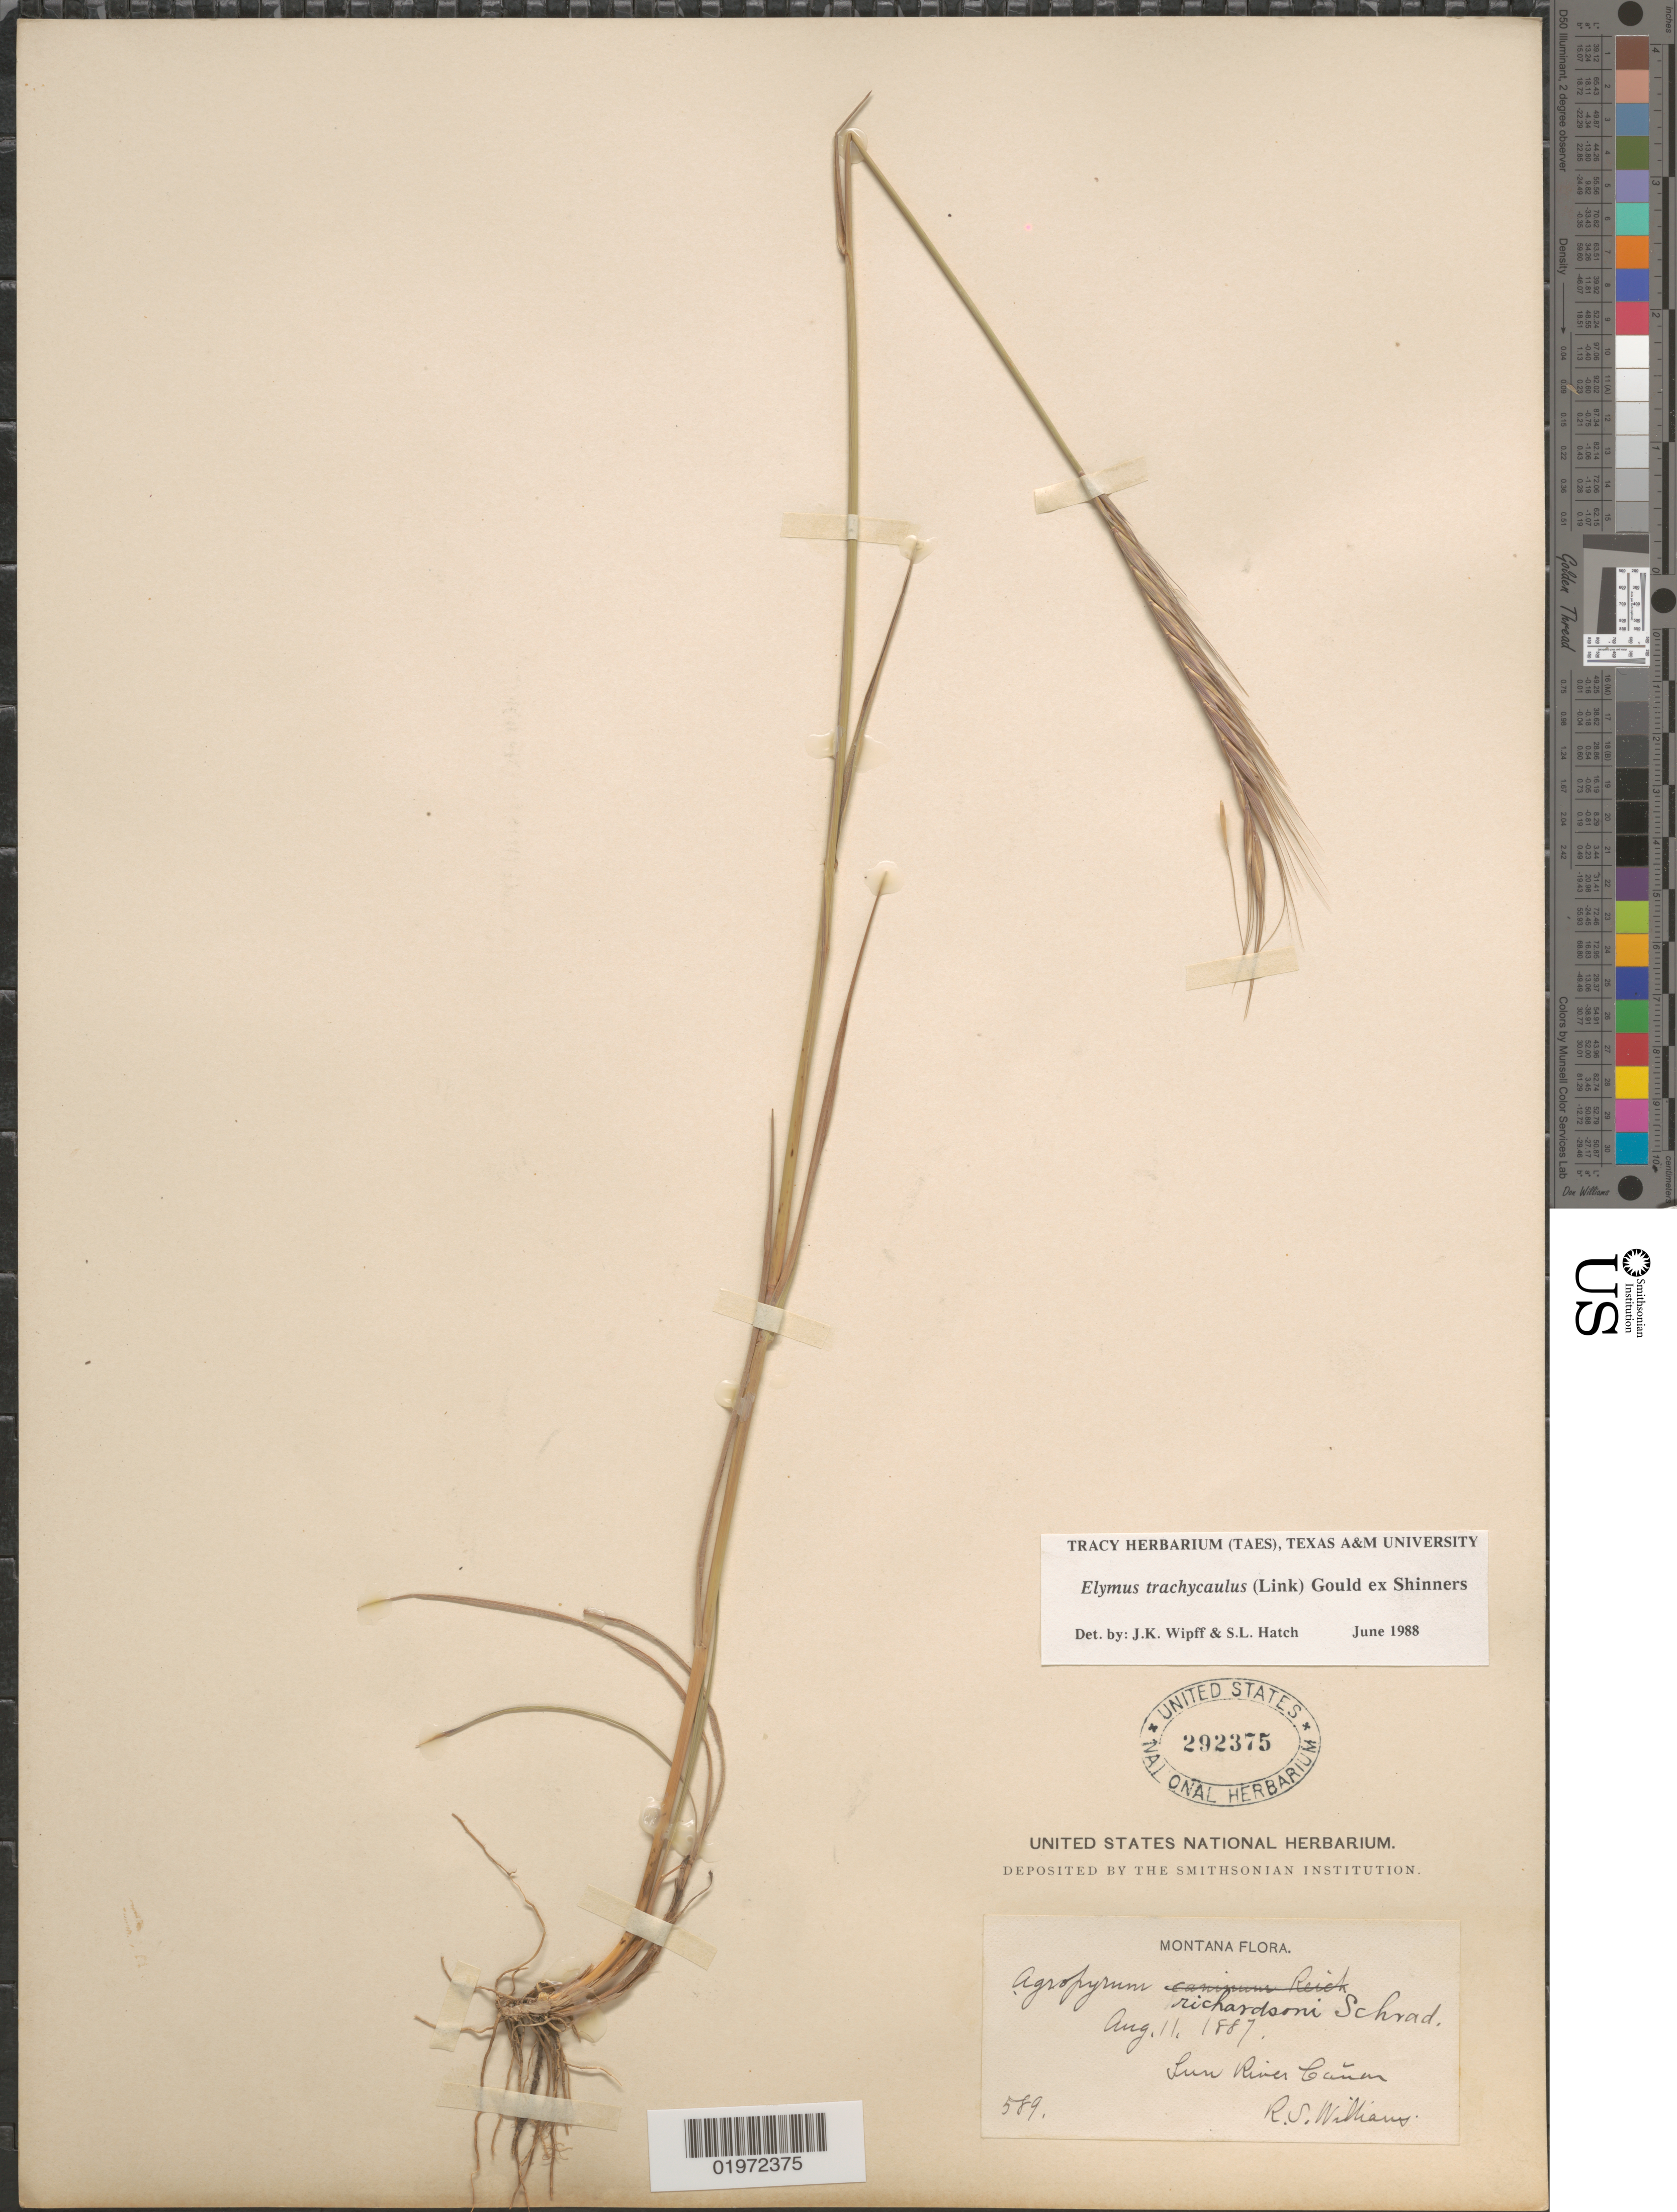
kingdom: Plantae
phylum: Tracheophyta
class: Liliopsida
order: Poales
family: Poaceae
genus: Elymus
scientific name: Elymus trachycaulus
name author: (Link) Gould ex Shinners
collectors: R. S. Williams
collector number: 589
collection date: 1887-08-11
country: United States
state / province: Montana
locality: Sun River Cañon.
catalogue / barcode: US 292375